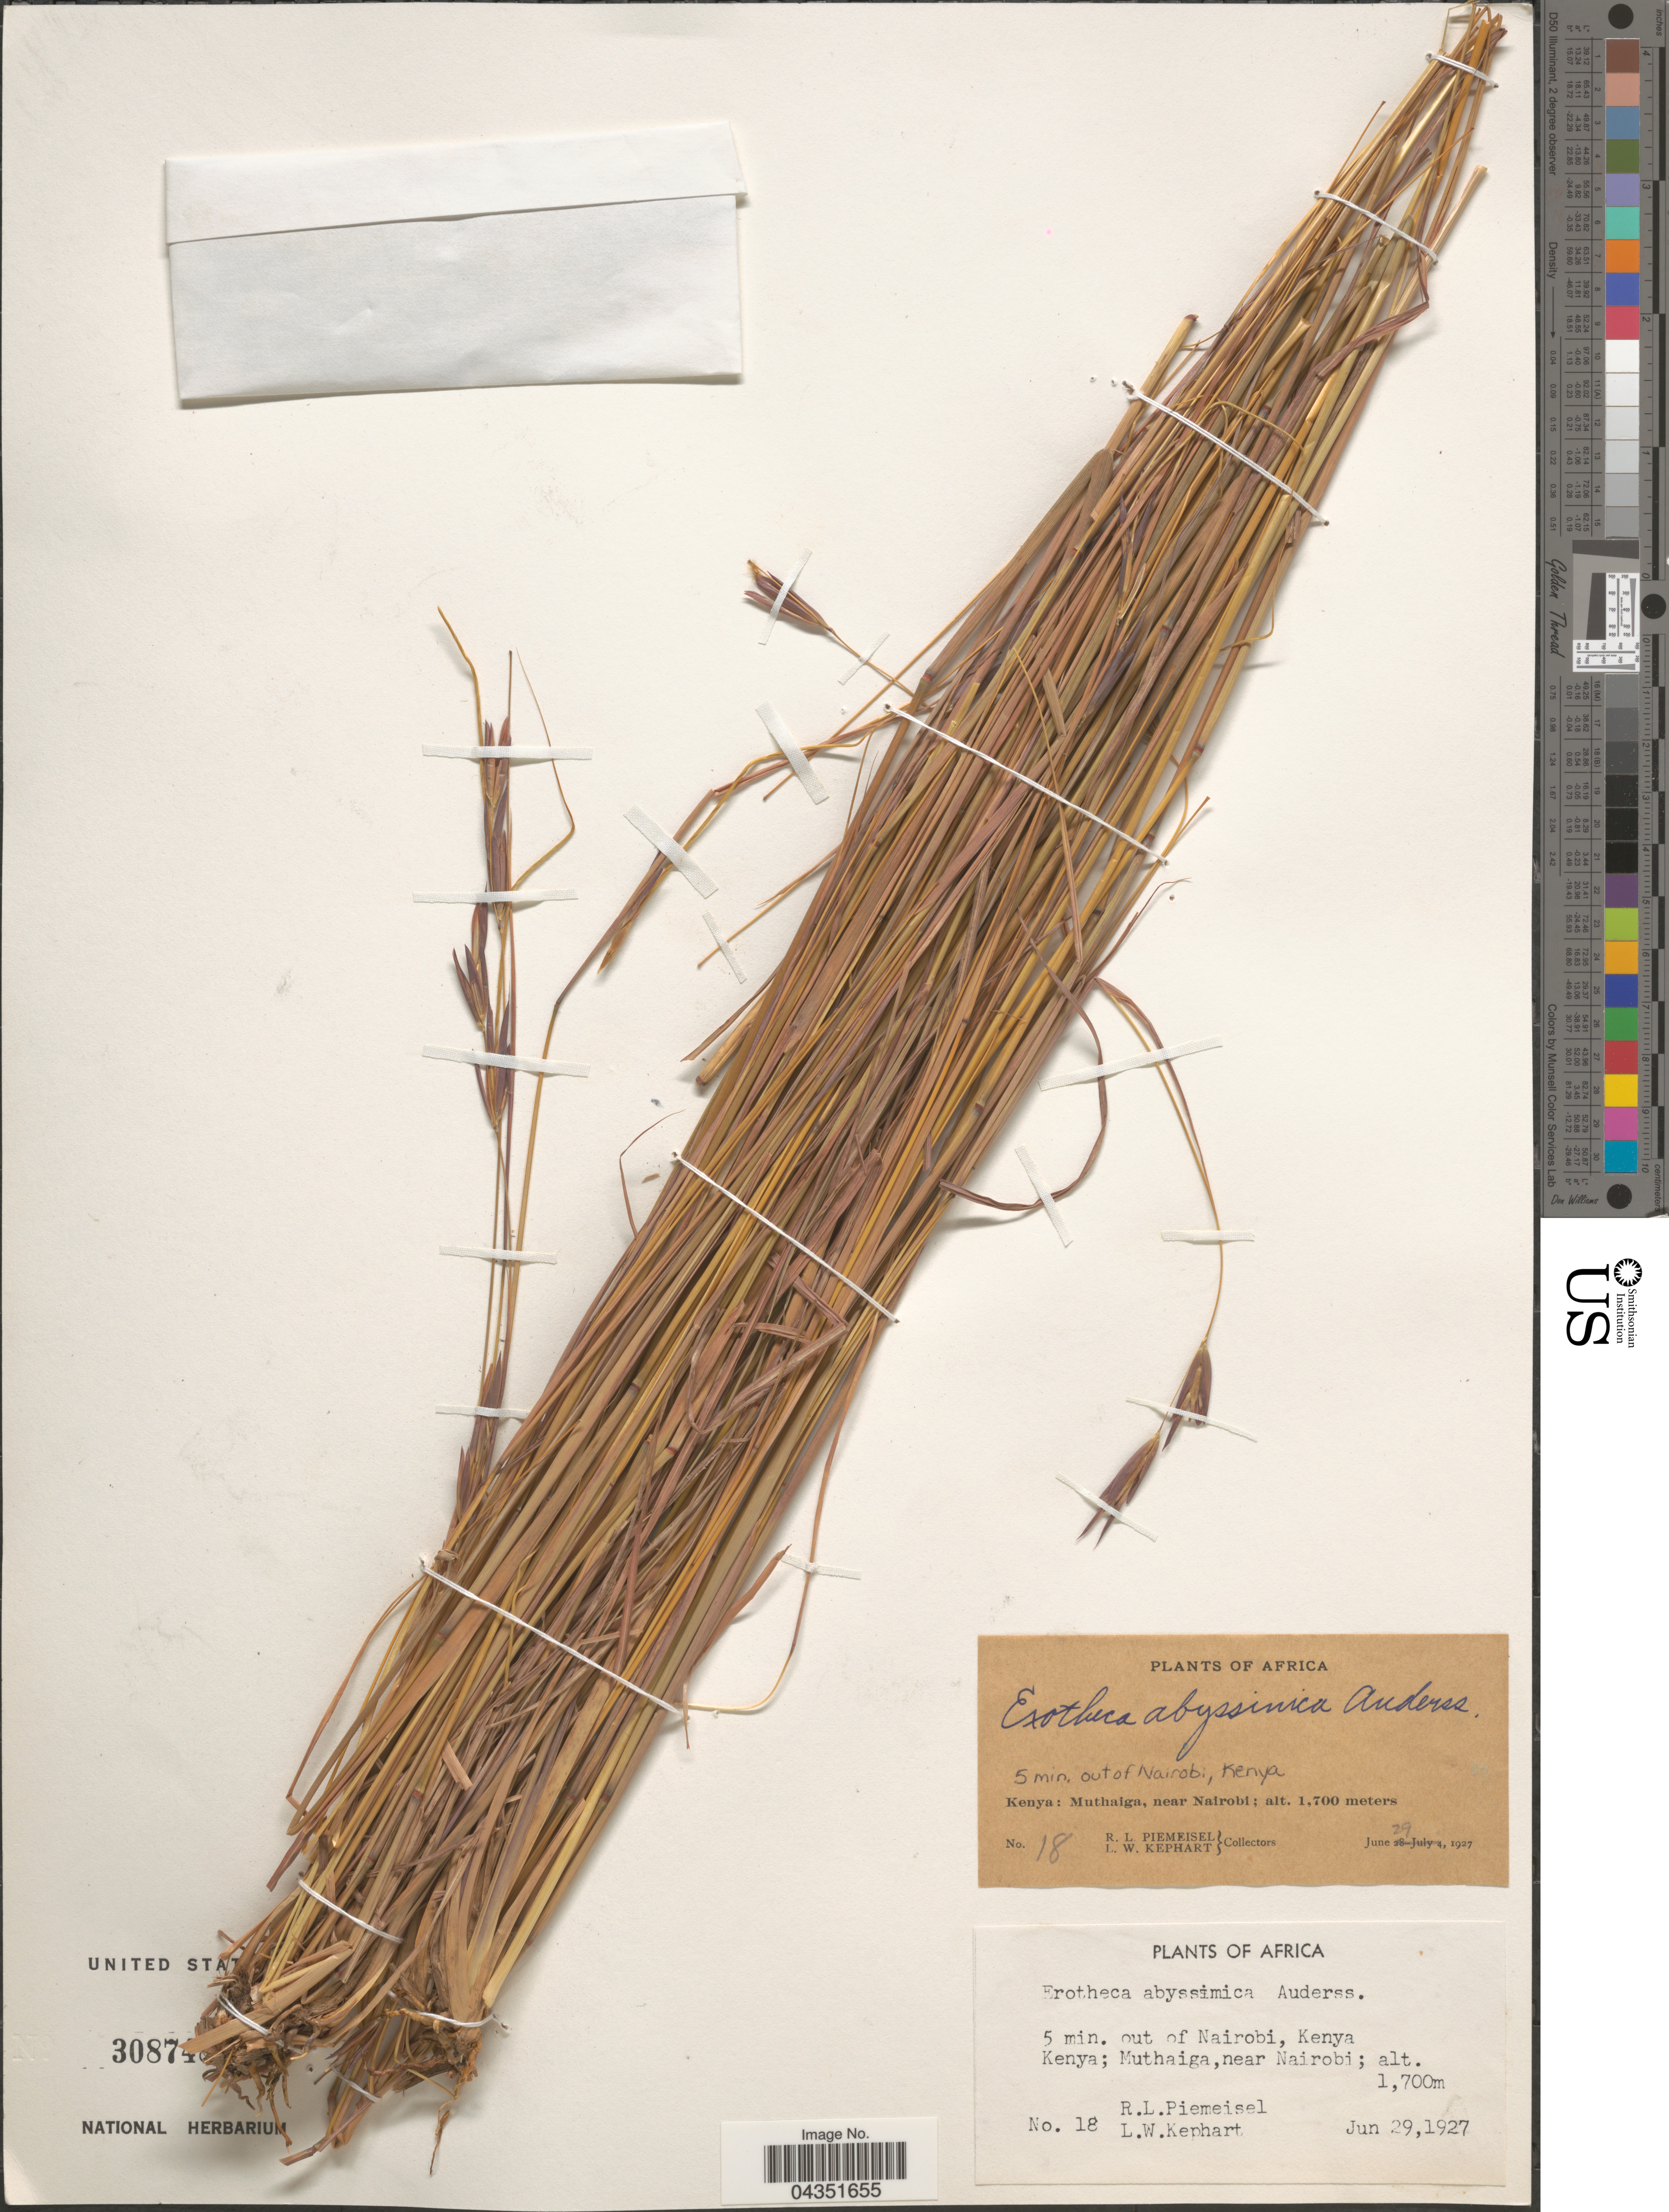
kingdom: Plantae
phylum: Tracheophyta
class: Liliopsida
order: Poales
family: Poaceae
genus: Exotheca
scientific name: Exotheca abyssinica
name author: (Hochst. ex A. Rich.) Andersson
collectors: R. L. Piemeisel & L. W. Kephart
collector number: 18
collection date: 1927-06-29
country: Kenya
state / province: Nairobi Area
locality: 5 min. out of Nairobi. Muthaiga, near Nairobi.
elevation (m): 1700